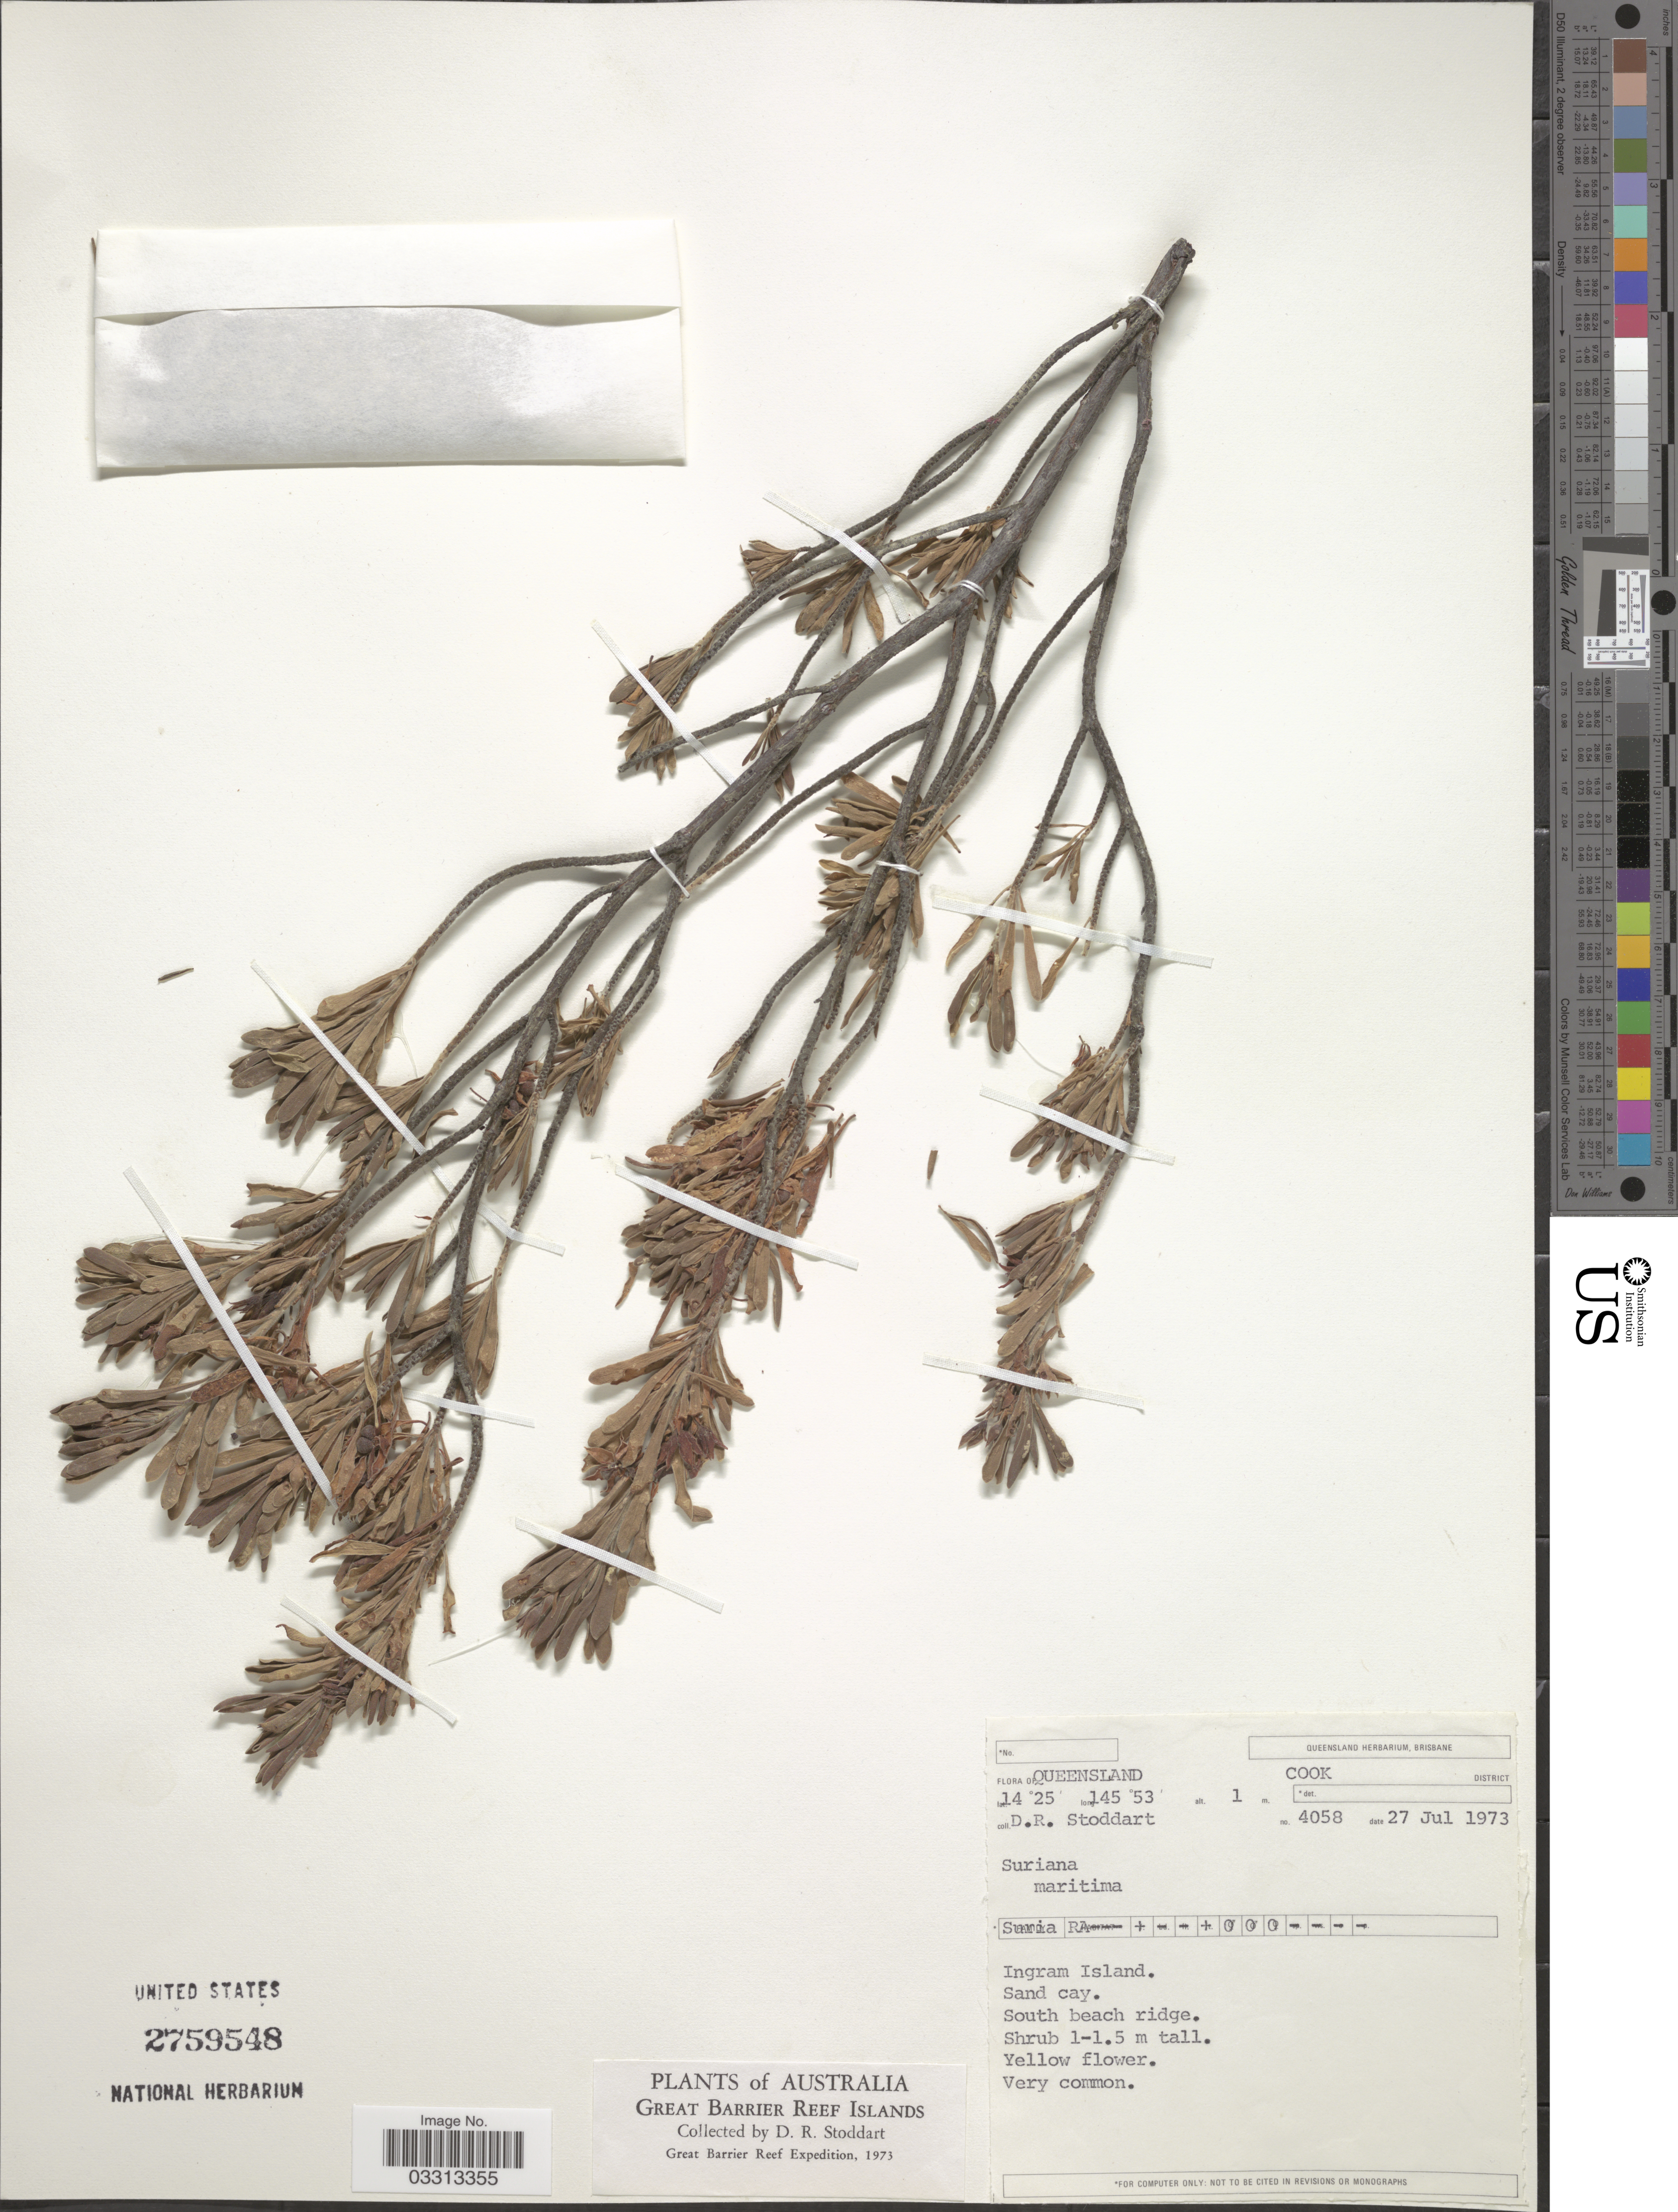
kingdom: Plantae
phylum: Tracheophyta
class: Magnoliopsida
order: Fabales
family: Surianaceae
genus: Suriana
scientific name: Suriana maritima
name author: L.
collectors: D. R. Stoddart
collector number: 4058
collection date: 1973-07-27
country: Australia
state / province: Queensland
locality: Cook District. Ingram Island. Great Barrier Reef Islands. Great Barrier Reef.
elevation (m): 1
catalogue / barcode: US 2759548